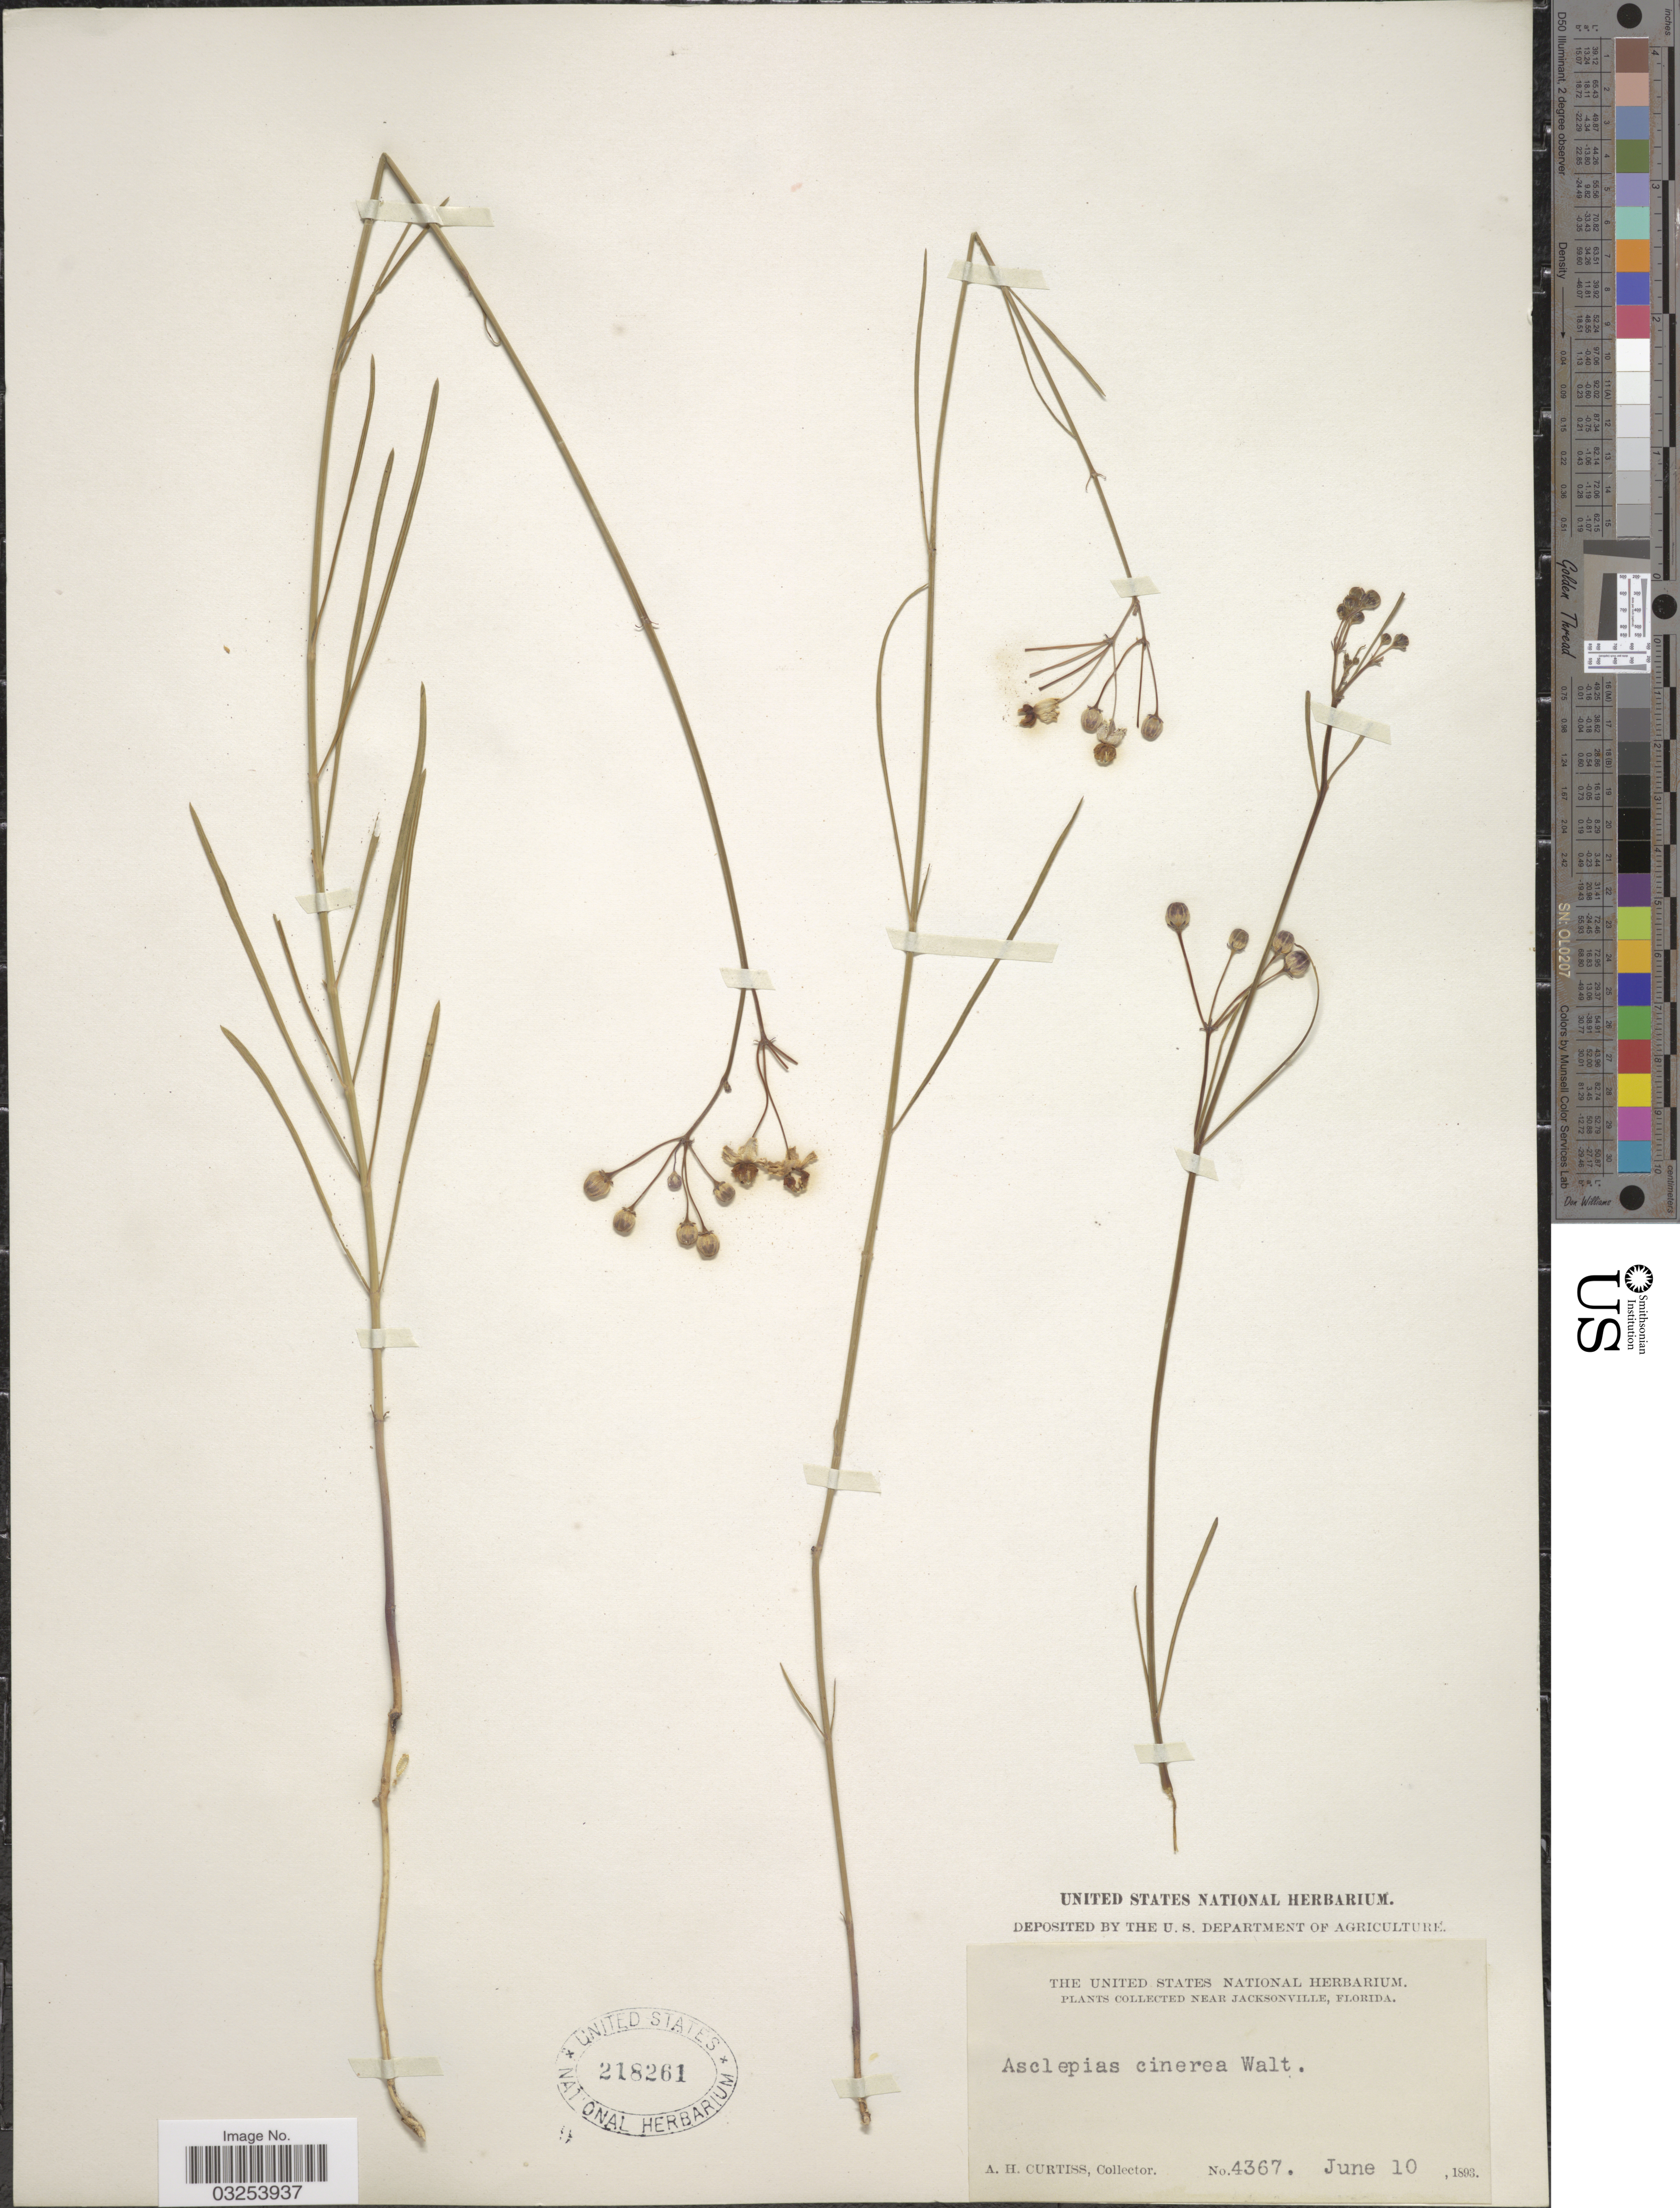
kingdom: Plantae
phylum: Tracheophyta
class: Magnoliopsida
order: Gentianales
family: Apocynaceae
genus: Asclepias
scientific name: Asclepias cinerea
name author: Walter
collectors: A. H. Curtiss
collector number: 4367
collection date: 1893-06-10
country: United States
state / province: Florida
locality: Near Jacksonville.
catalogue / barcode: US 218261